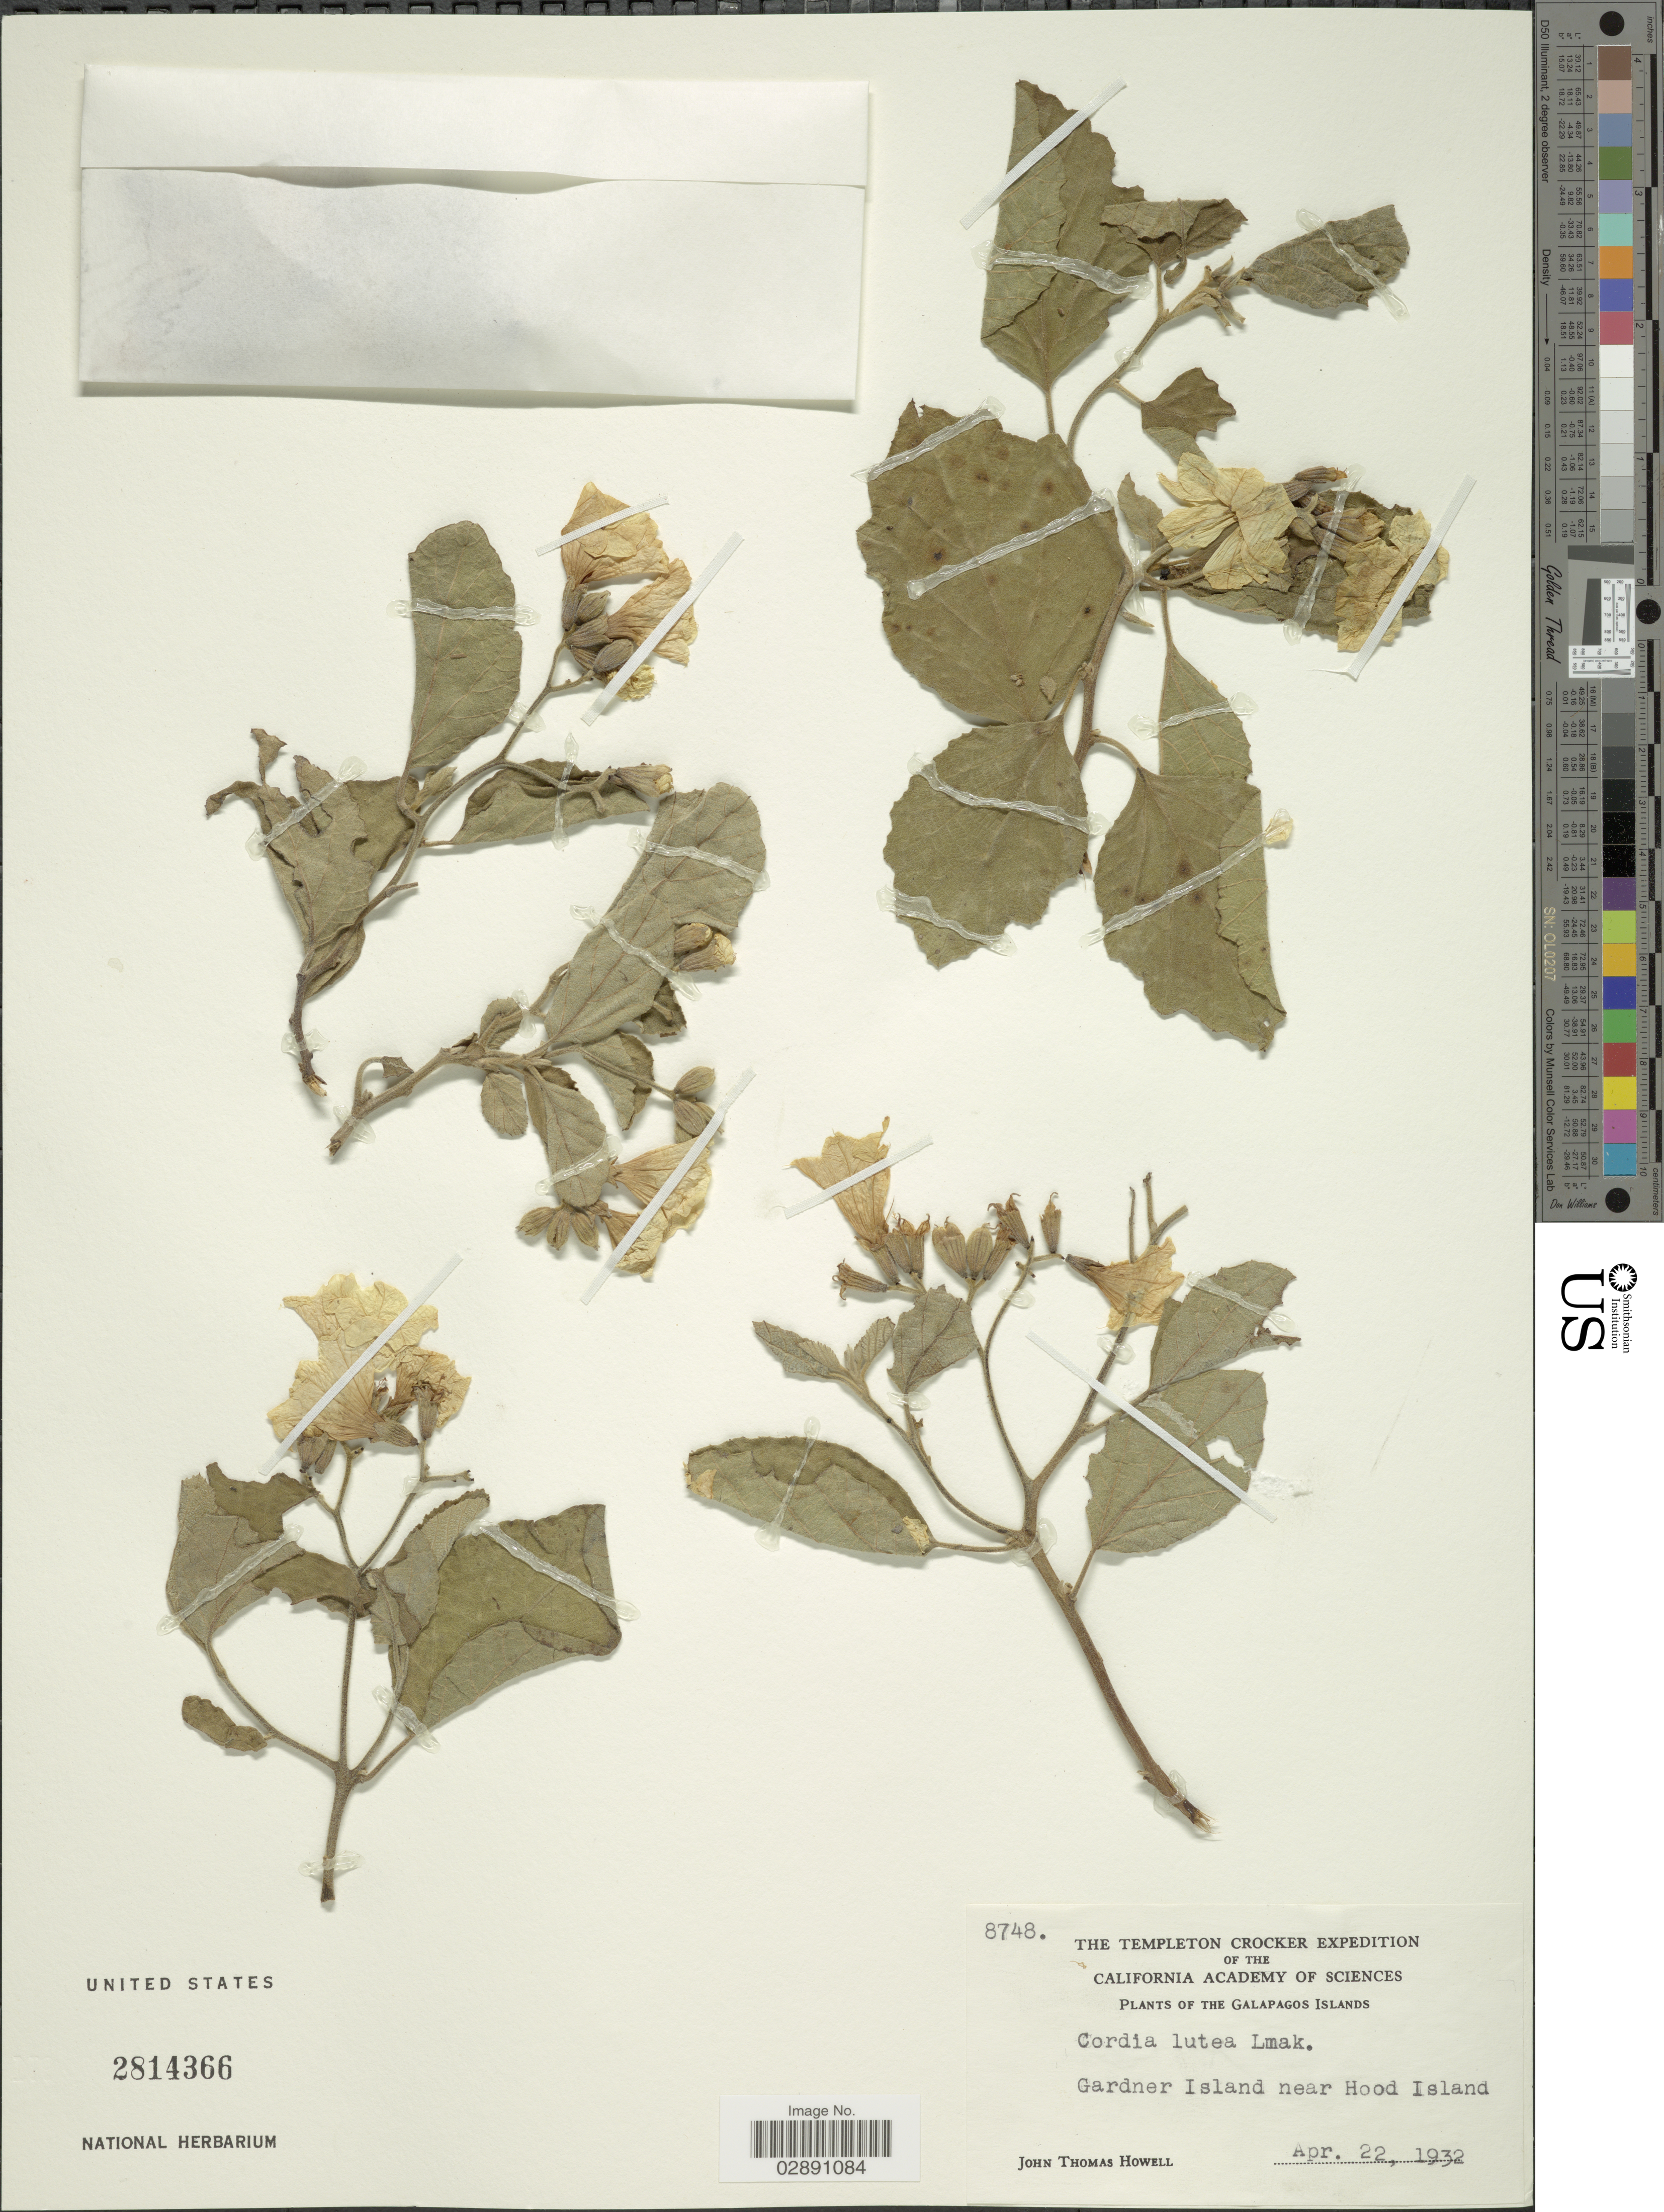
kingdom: Plantae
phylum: Tracheophyta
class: Magnoliopsida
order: Boraginales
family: Cordiaceae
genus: Cordia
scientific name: Cordia lutea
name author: Lam.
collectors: J. T. Howell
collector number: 8748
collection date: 1932-04-22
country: Ecuador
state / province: Colón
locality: The Galapagos Islands. Gardner Island near Hood Island.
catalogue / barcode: US 2814366